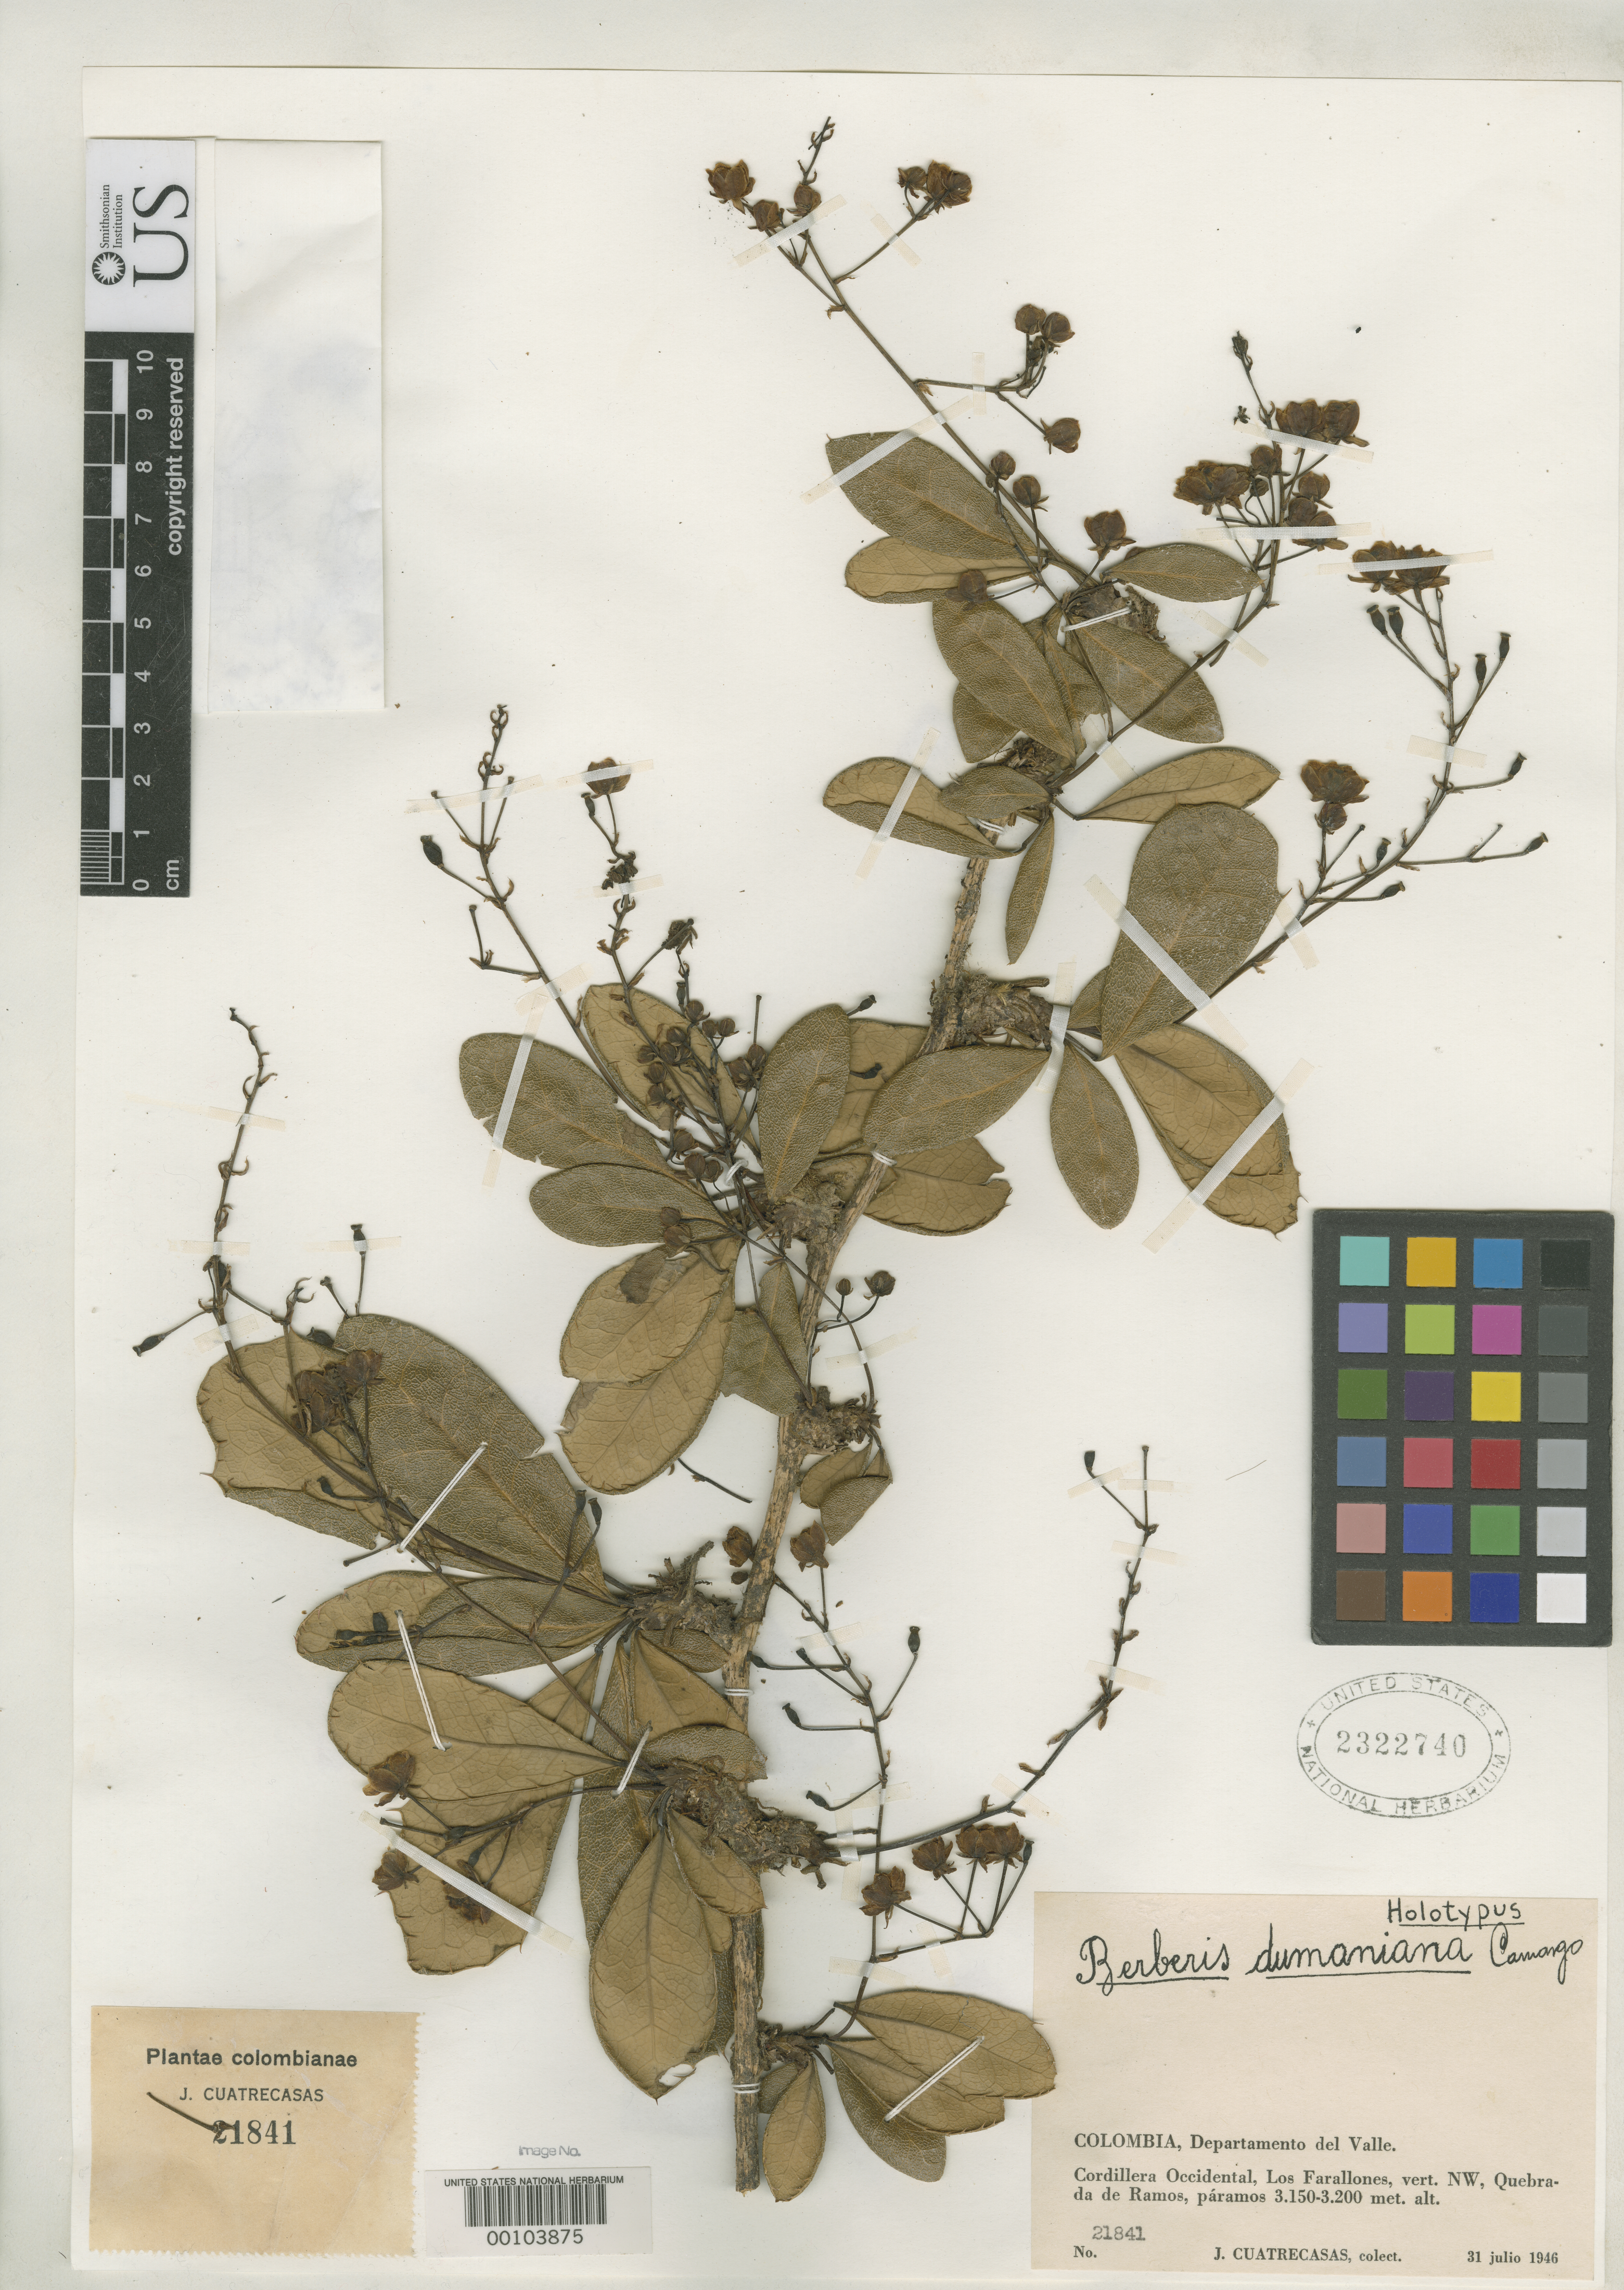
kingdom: Plantae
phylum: Tracheophyta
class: Magnoliopsida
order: Ranunculales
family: Berberidaceae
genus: Berberis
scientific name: Berberis dumaniana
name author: L.A. Camargo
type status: Holotype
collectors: J. Cuatrecasas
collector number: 21841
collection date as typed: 31 Jul 1946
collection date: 1946-07-31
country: Colombia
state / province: Valle del Cauca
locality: Cordillera Occidental, Los Farallones, vert. NW, Quebrada de Ramos.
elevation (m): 3150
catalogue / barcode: US 2322740